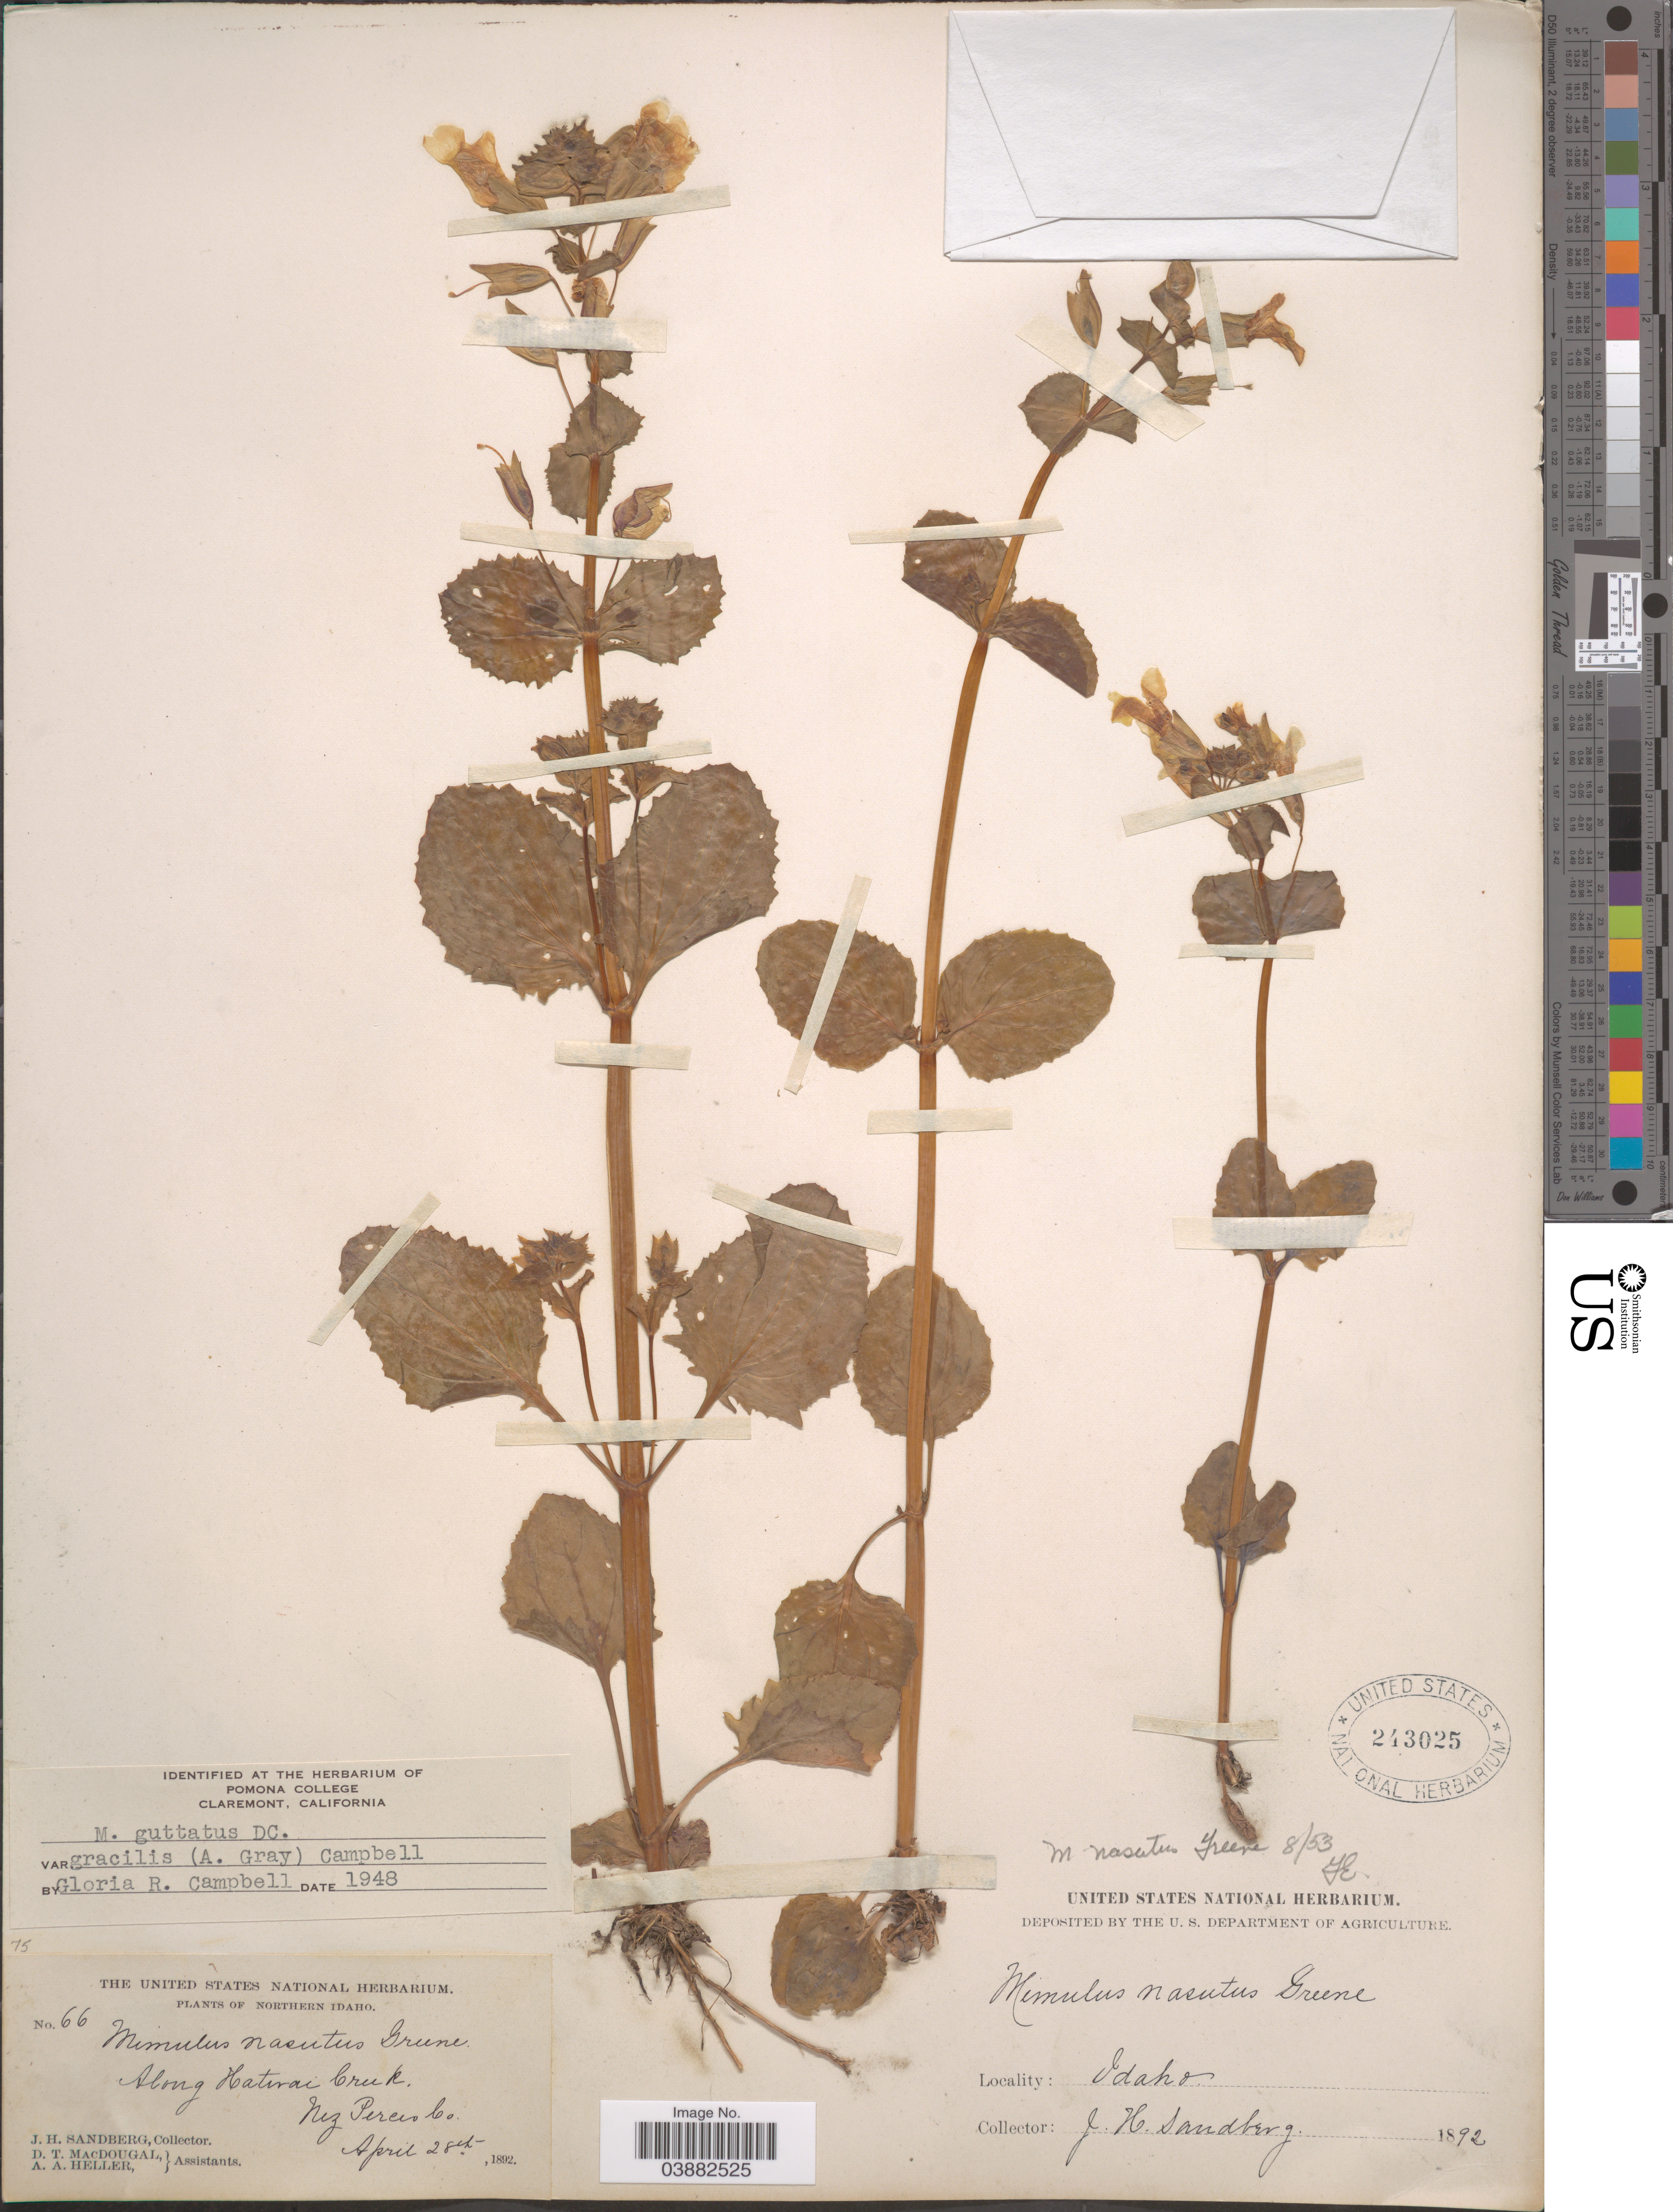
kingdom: Plantae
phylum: Tracheophyta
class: Magnoliopsida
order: Lamiales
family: Phrymaceae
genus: Mimulus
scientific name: Mimulus nasutus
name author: Greene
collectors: J. H. Sandberg, D. T. MacDougal & A. A. Heller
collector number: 66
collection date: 1892-04-28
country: United States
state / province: Idaho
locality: Northern Idaho. Along Hatwai Creek. Nez Perces Co.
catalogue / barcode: US 243025